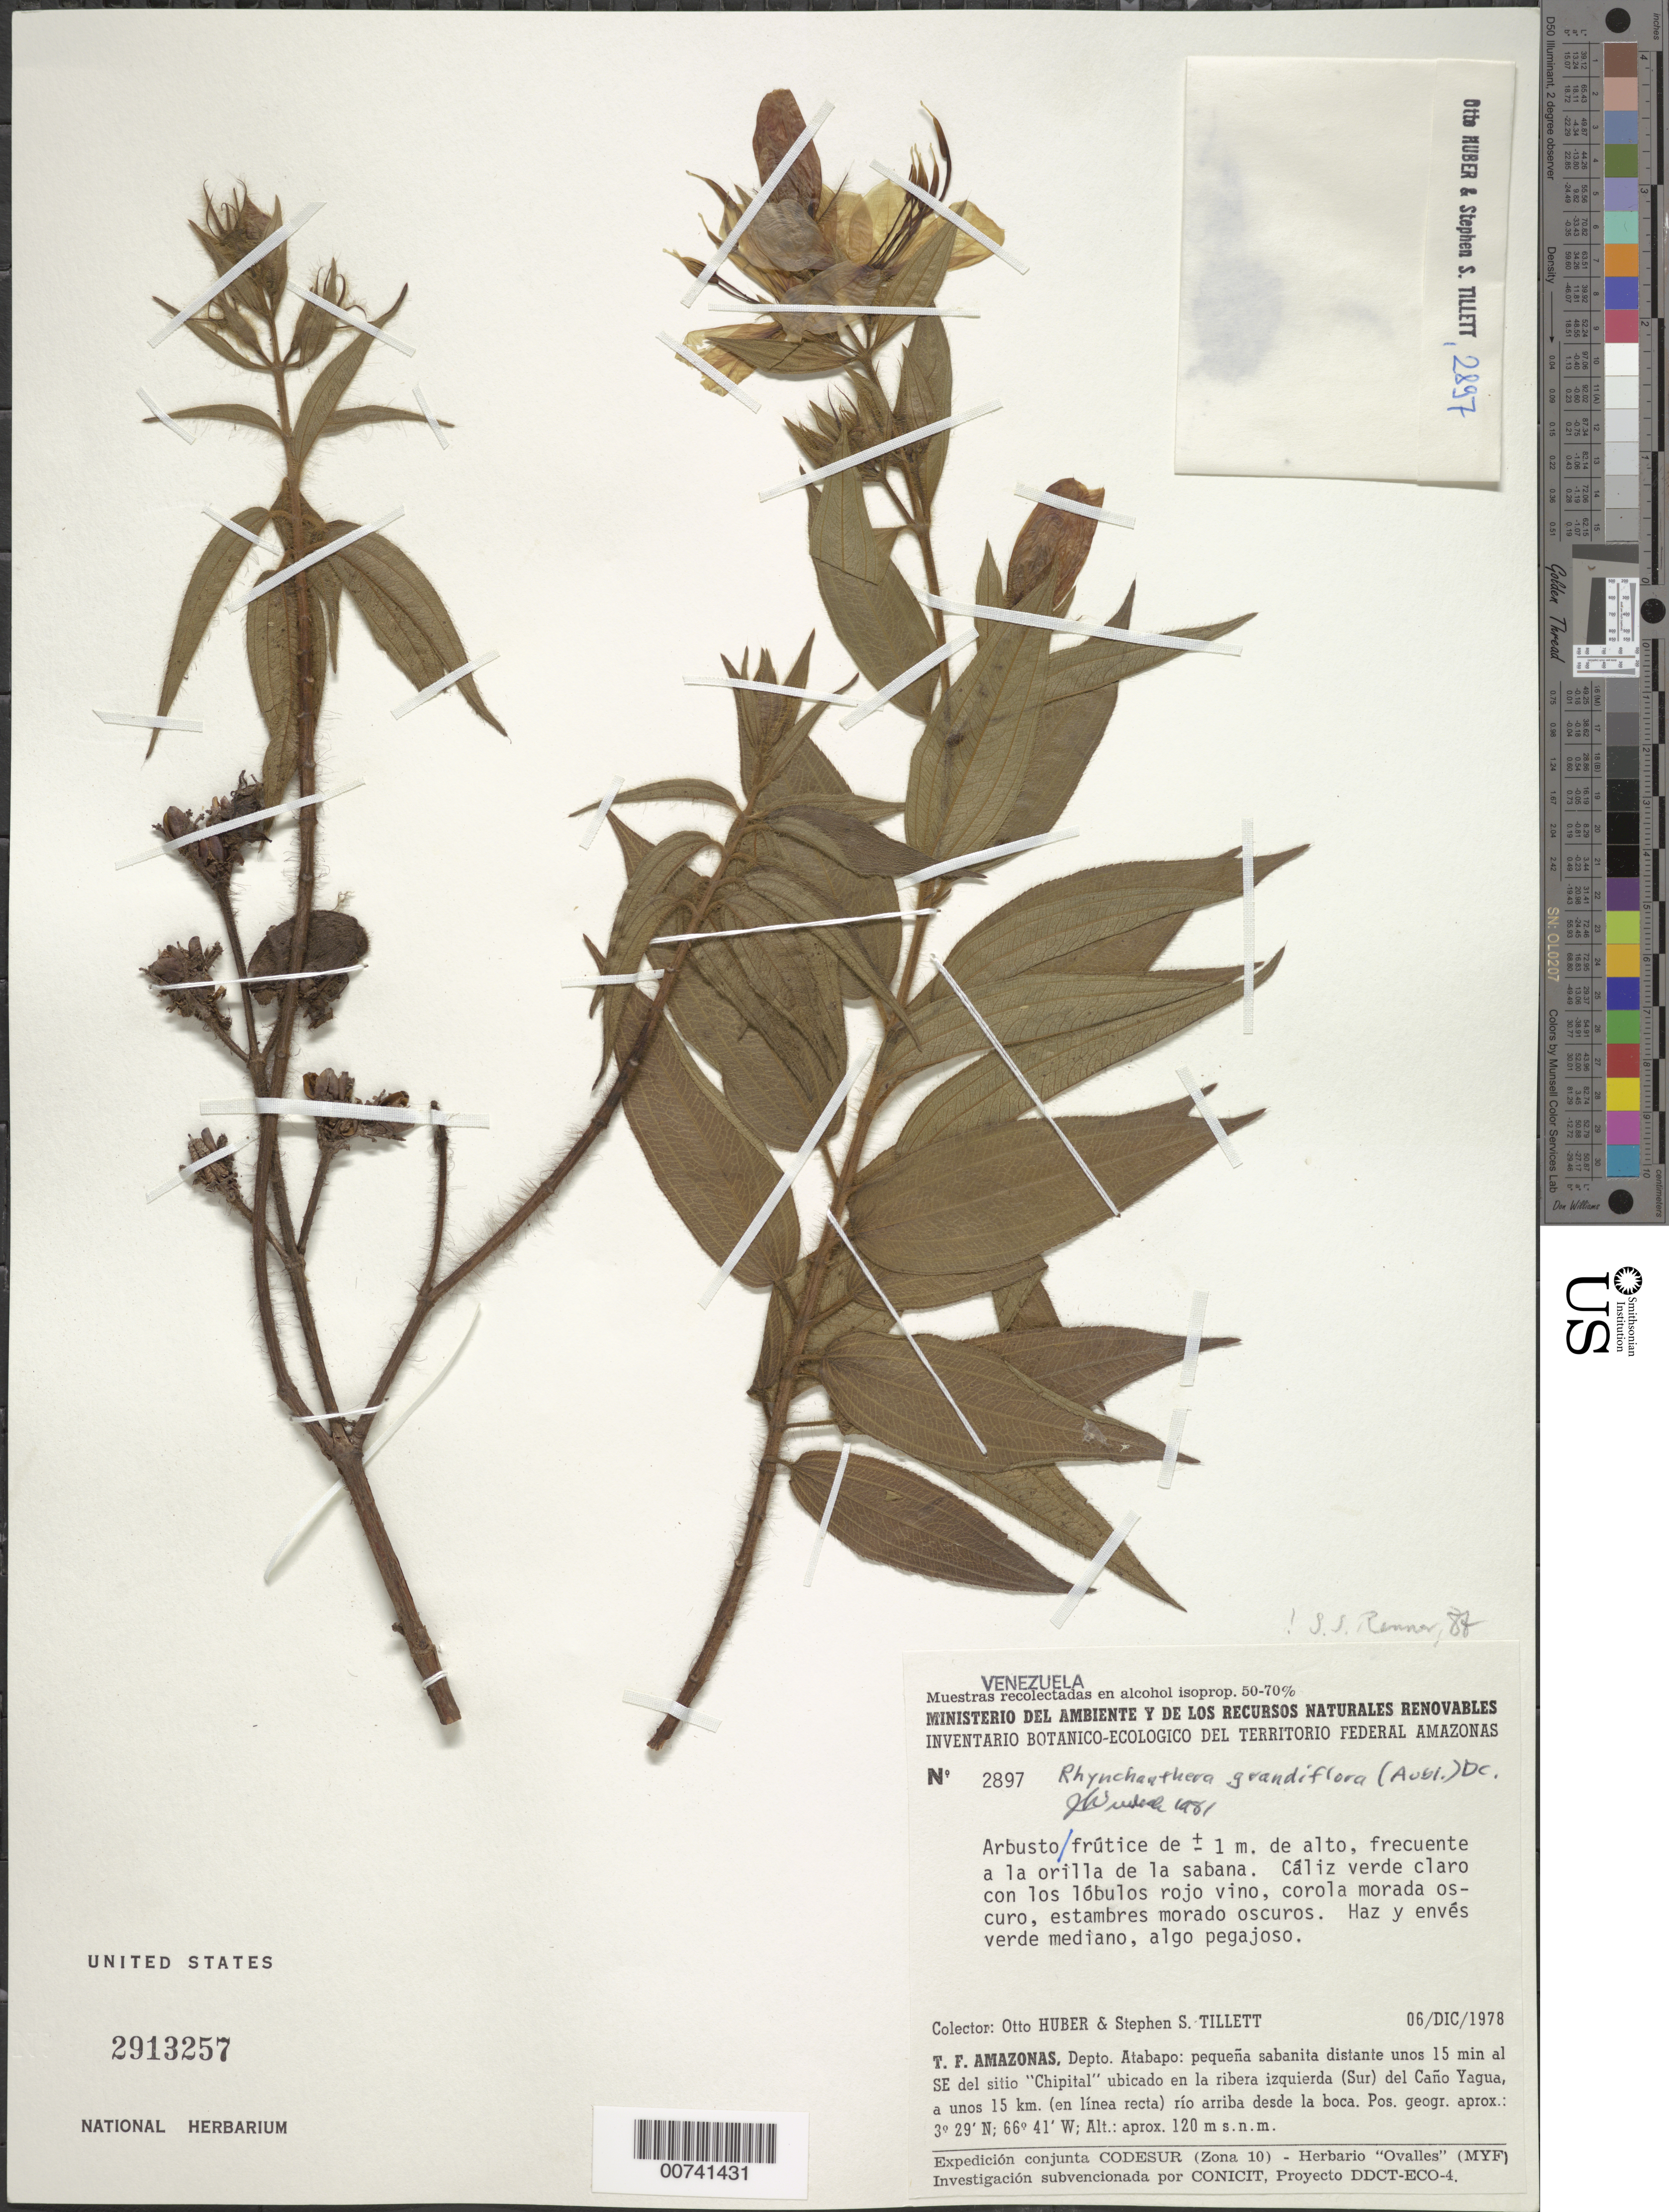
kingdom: Plantae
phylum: Tracheophyta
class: Magnoliopsida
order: Myrtales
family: Melastomataceae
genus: Rhynchanthera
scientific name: Rhynchanthera grandiflora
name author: (Aubl.) DC.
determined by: Renner, S. S.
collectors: O. Huber & S. S. Tillett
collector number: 2897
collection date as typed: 6-Dec-78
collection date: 1978-12-06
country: Venezuela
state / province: Amazonas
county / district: Atabapo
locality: Caño Yagua, en la ribera izquierda ( Sur), 15 min SE del sitio "Chipital"; 15 km (en línea recta) río arriba desde la boca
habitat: Edge of savanna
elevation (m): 120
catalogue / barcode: US 2913257